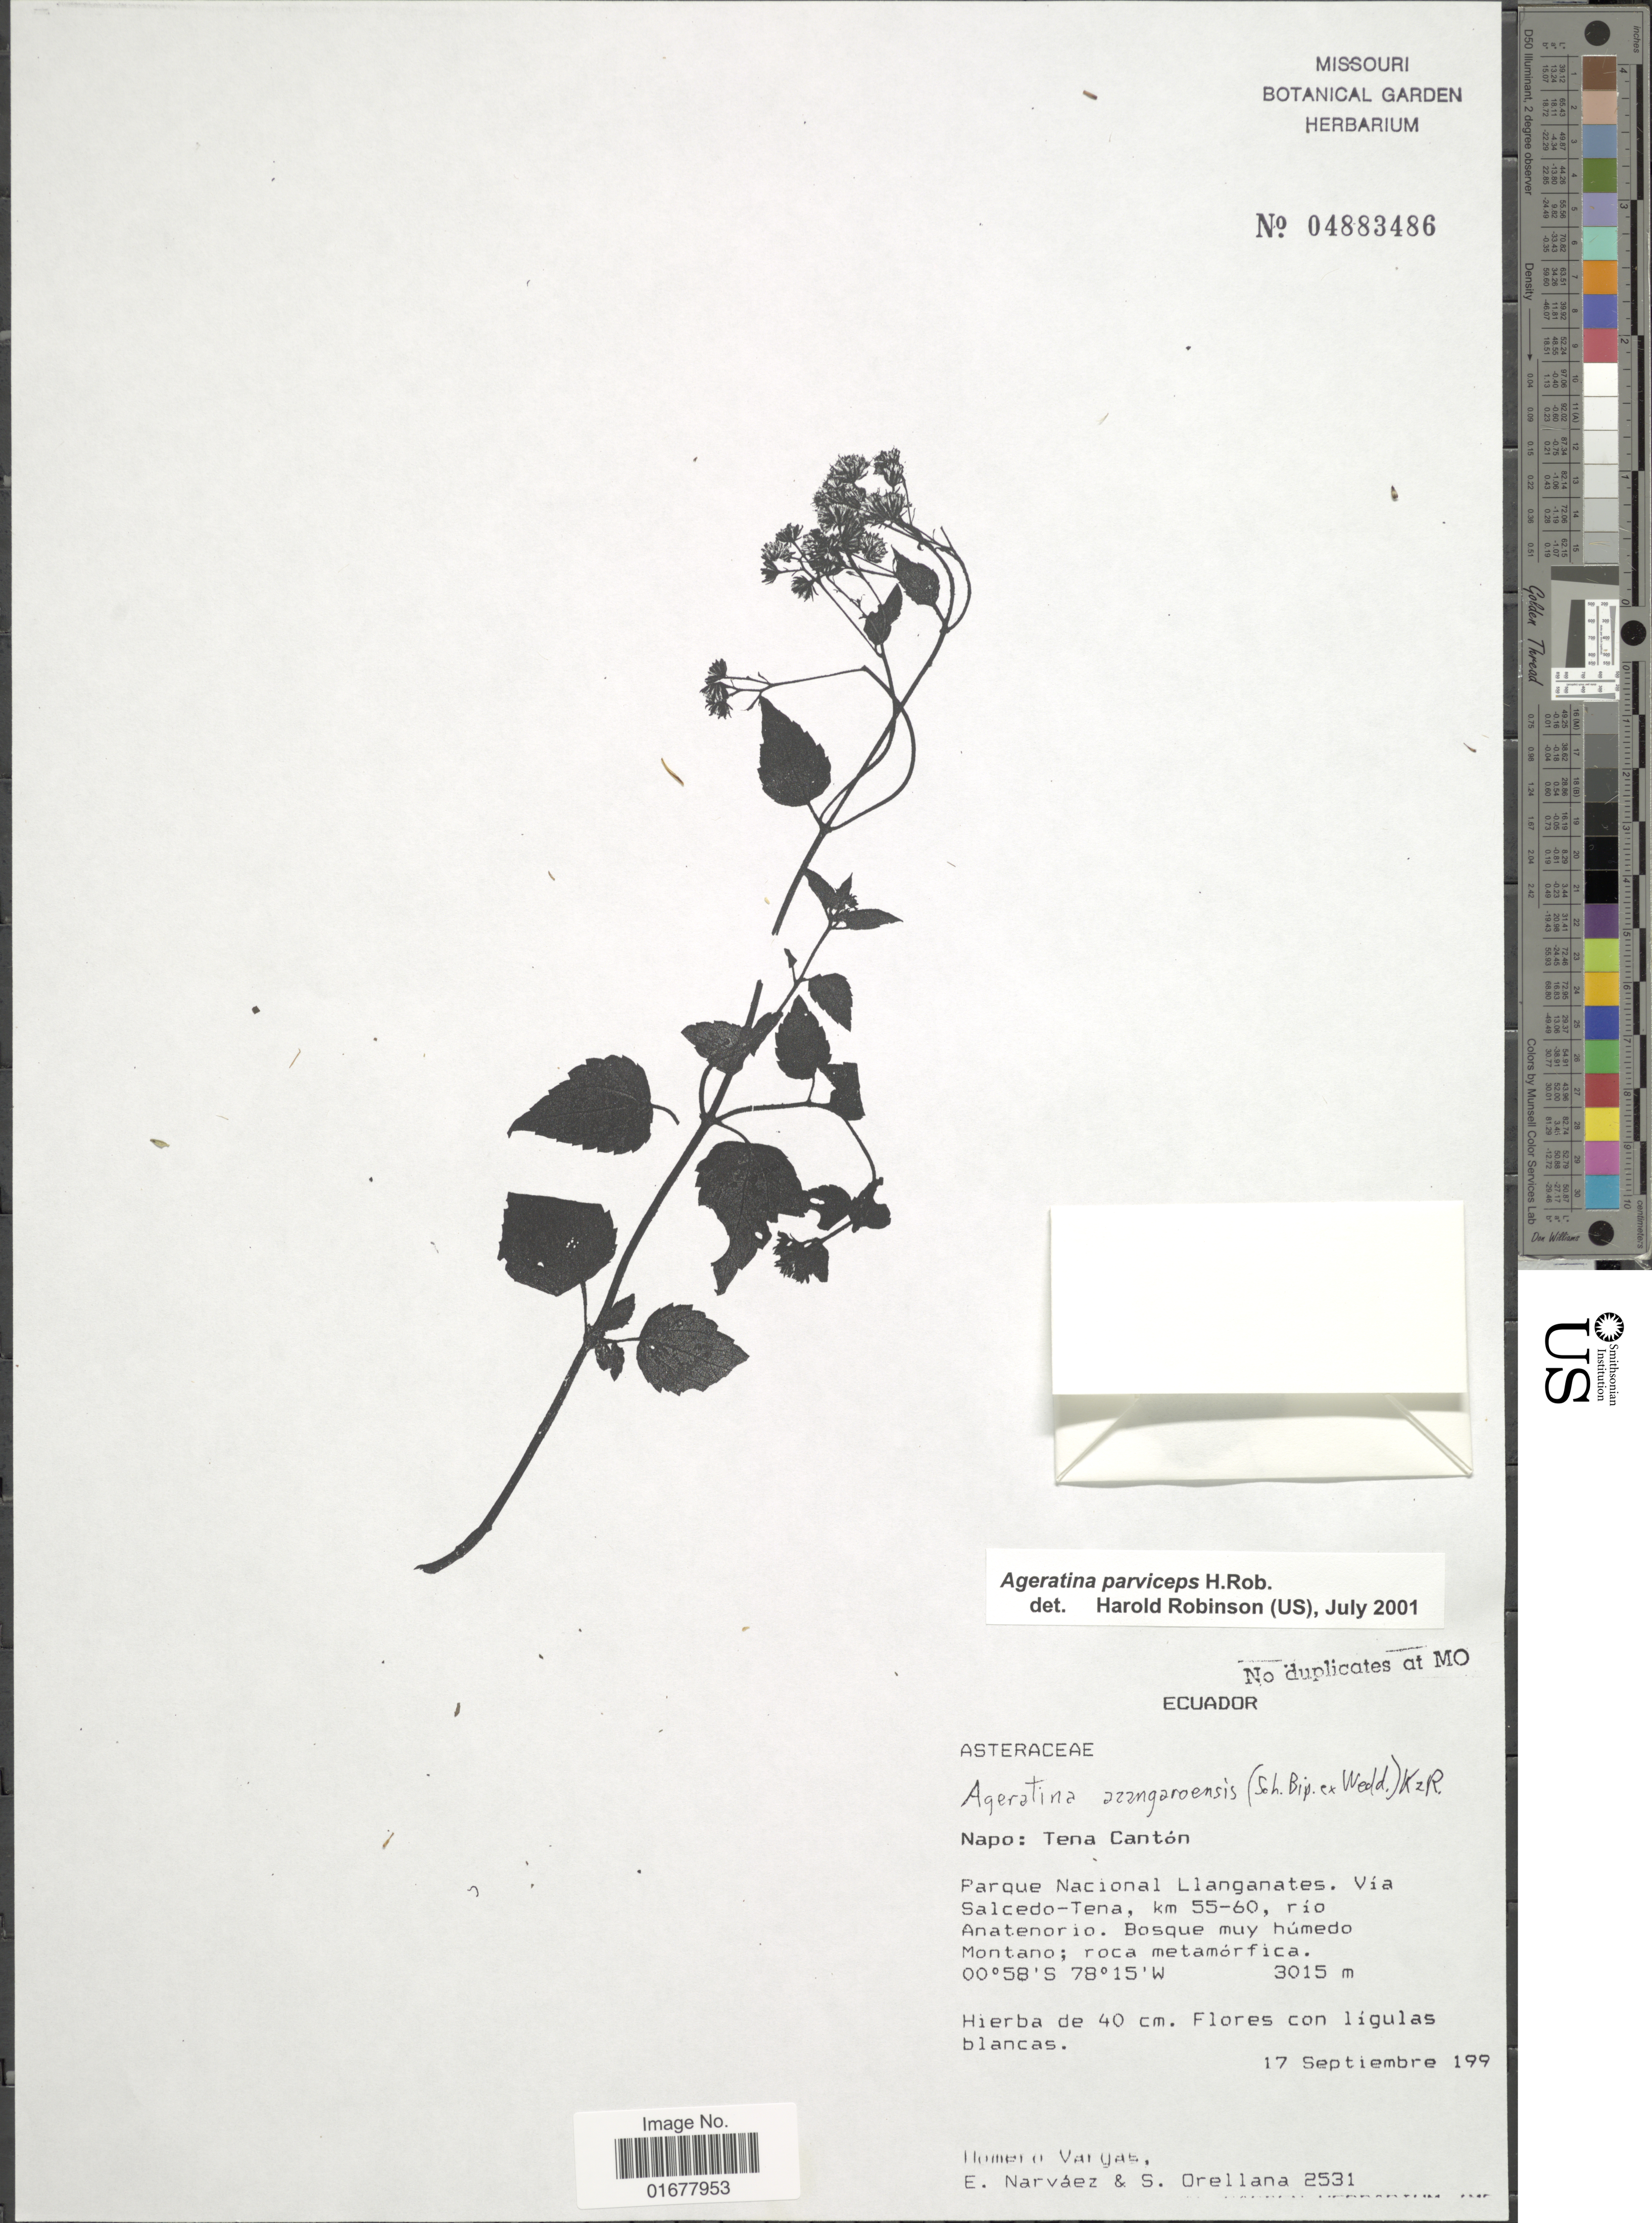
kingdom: Plantae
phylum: Tracheophyta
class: Magnoliopsida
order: Asterales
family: Asteraceae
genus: Ageratina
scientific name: Ageratina parviceps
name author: H. Rob.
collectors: H. Vargas, E. Narváez & S. Orellana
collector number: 2531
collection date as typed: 199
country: Ecuador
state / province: Napo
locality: Napo: Tena Canton, Parque Nacional Llanganates, Via Salcedo-Tena, km 55-60, rio Anatenorio, Bosque muy humedo Montano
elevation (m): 3015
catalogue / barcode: US 4883486